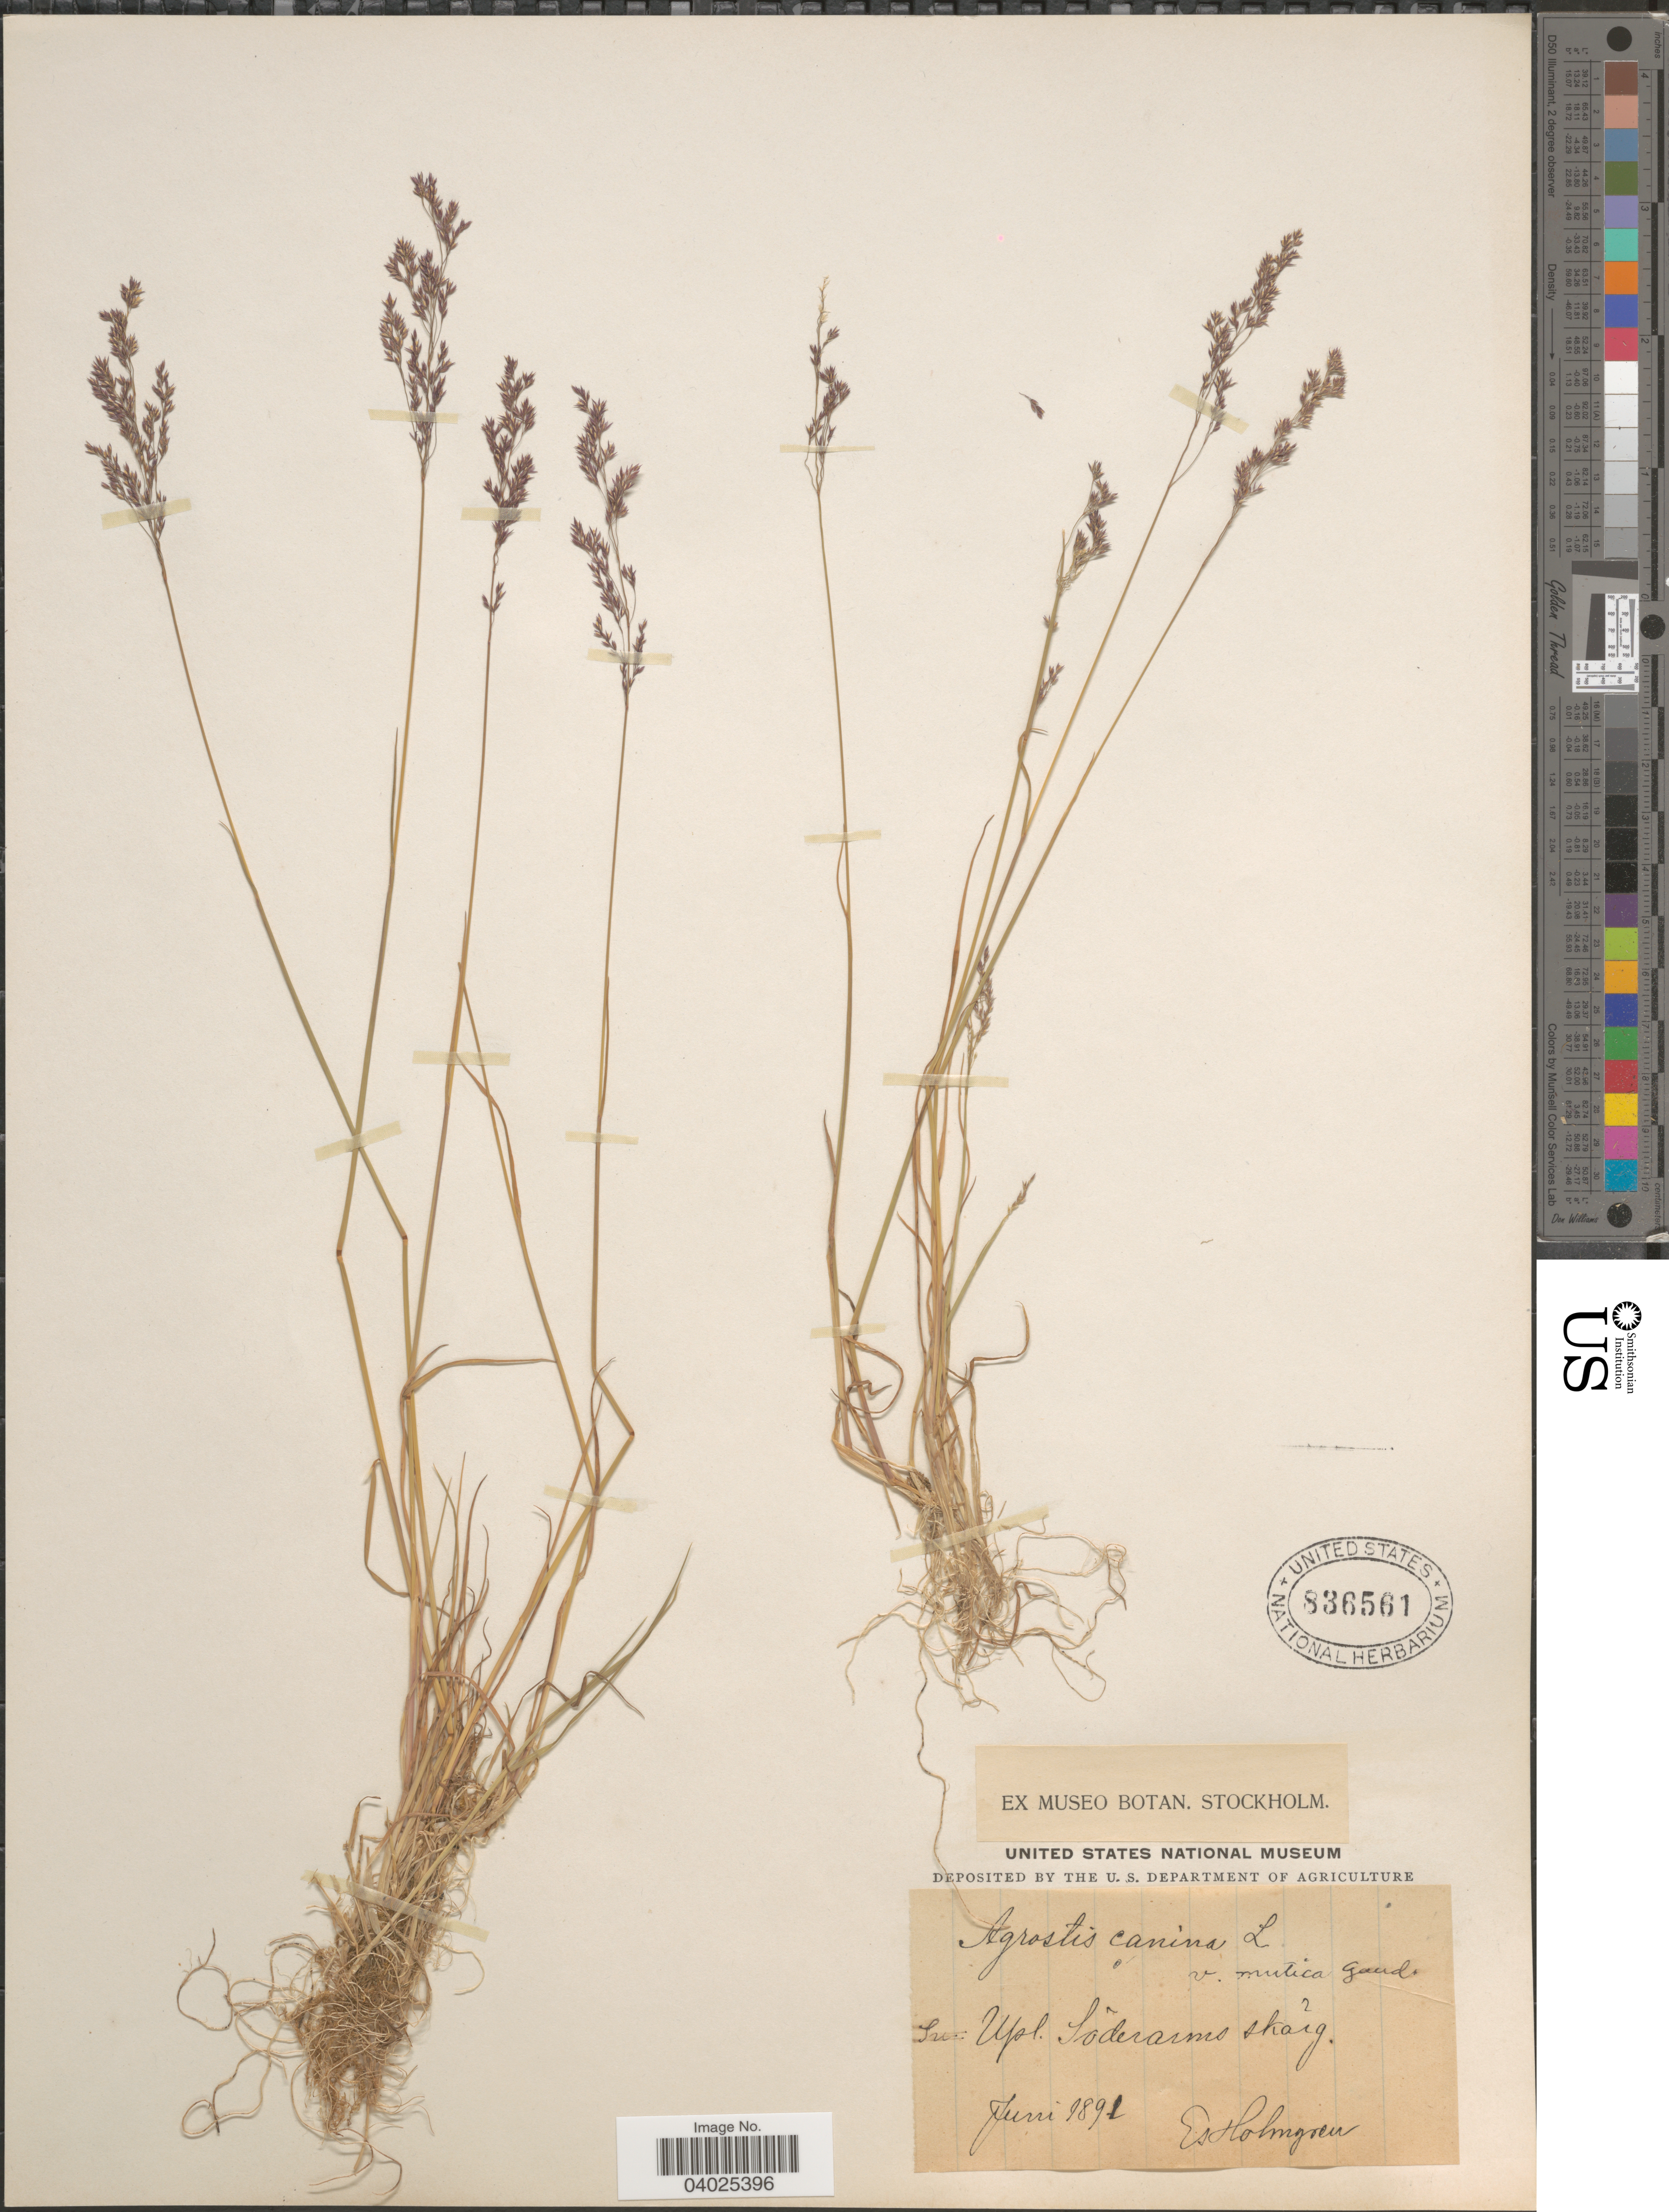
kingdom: Plantae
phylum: Tracheophyta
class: Liliopsida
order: Poales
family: Poaceae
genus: Agrostis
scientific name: Agrostis canina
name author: L.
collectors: E. Holmgren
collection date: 1891-06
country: Sweden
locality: Su: Upl. Sõderarmo skarg.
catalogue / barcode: US 836561